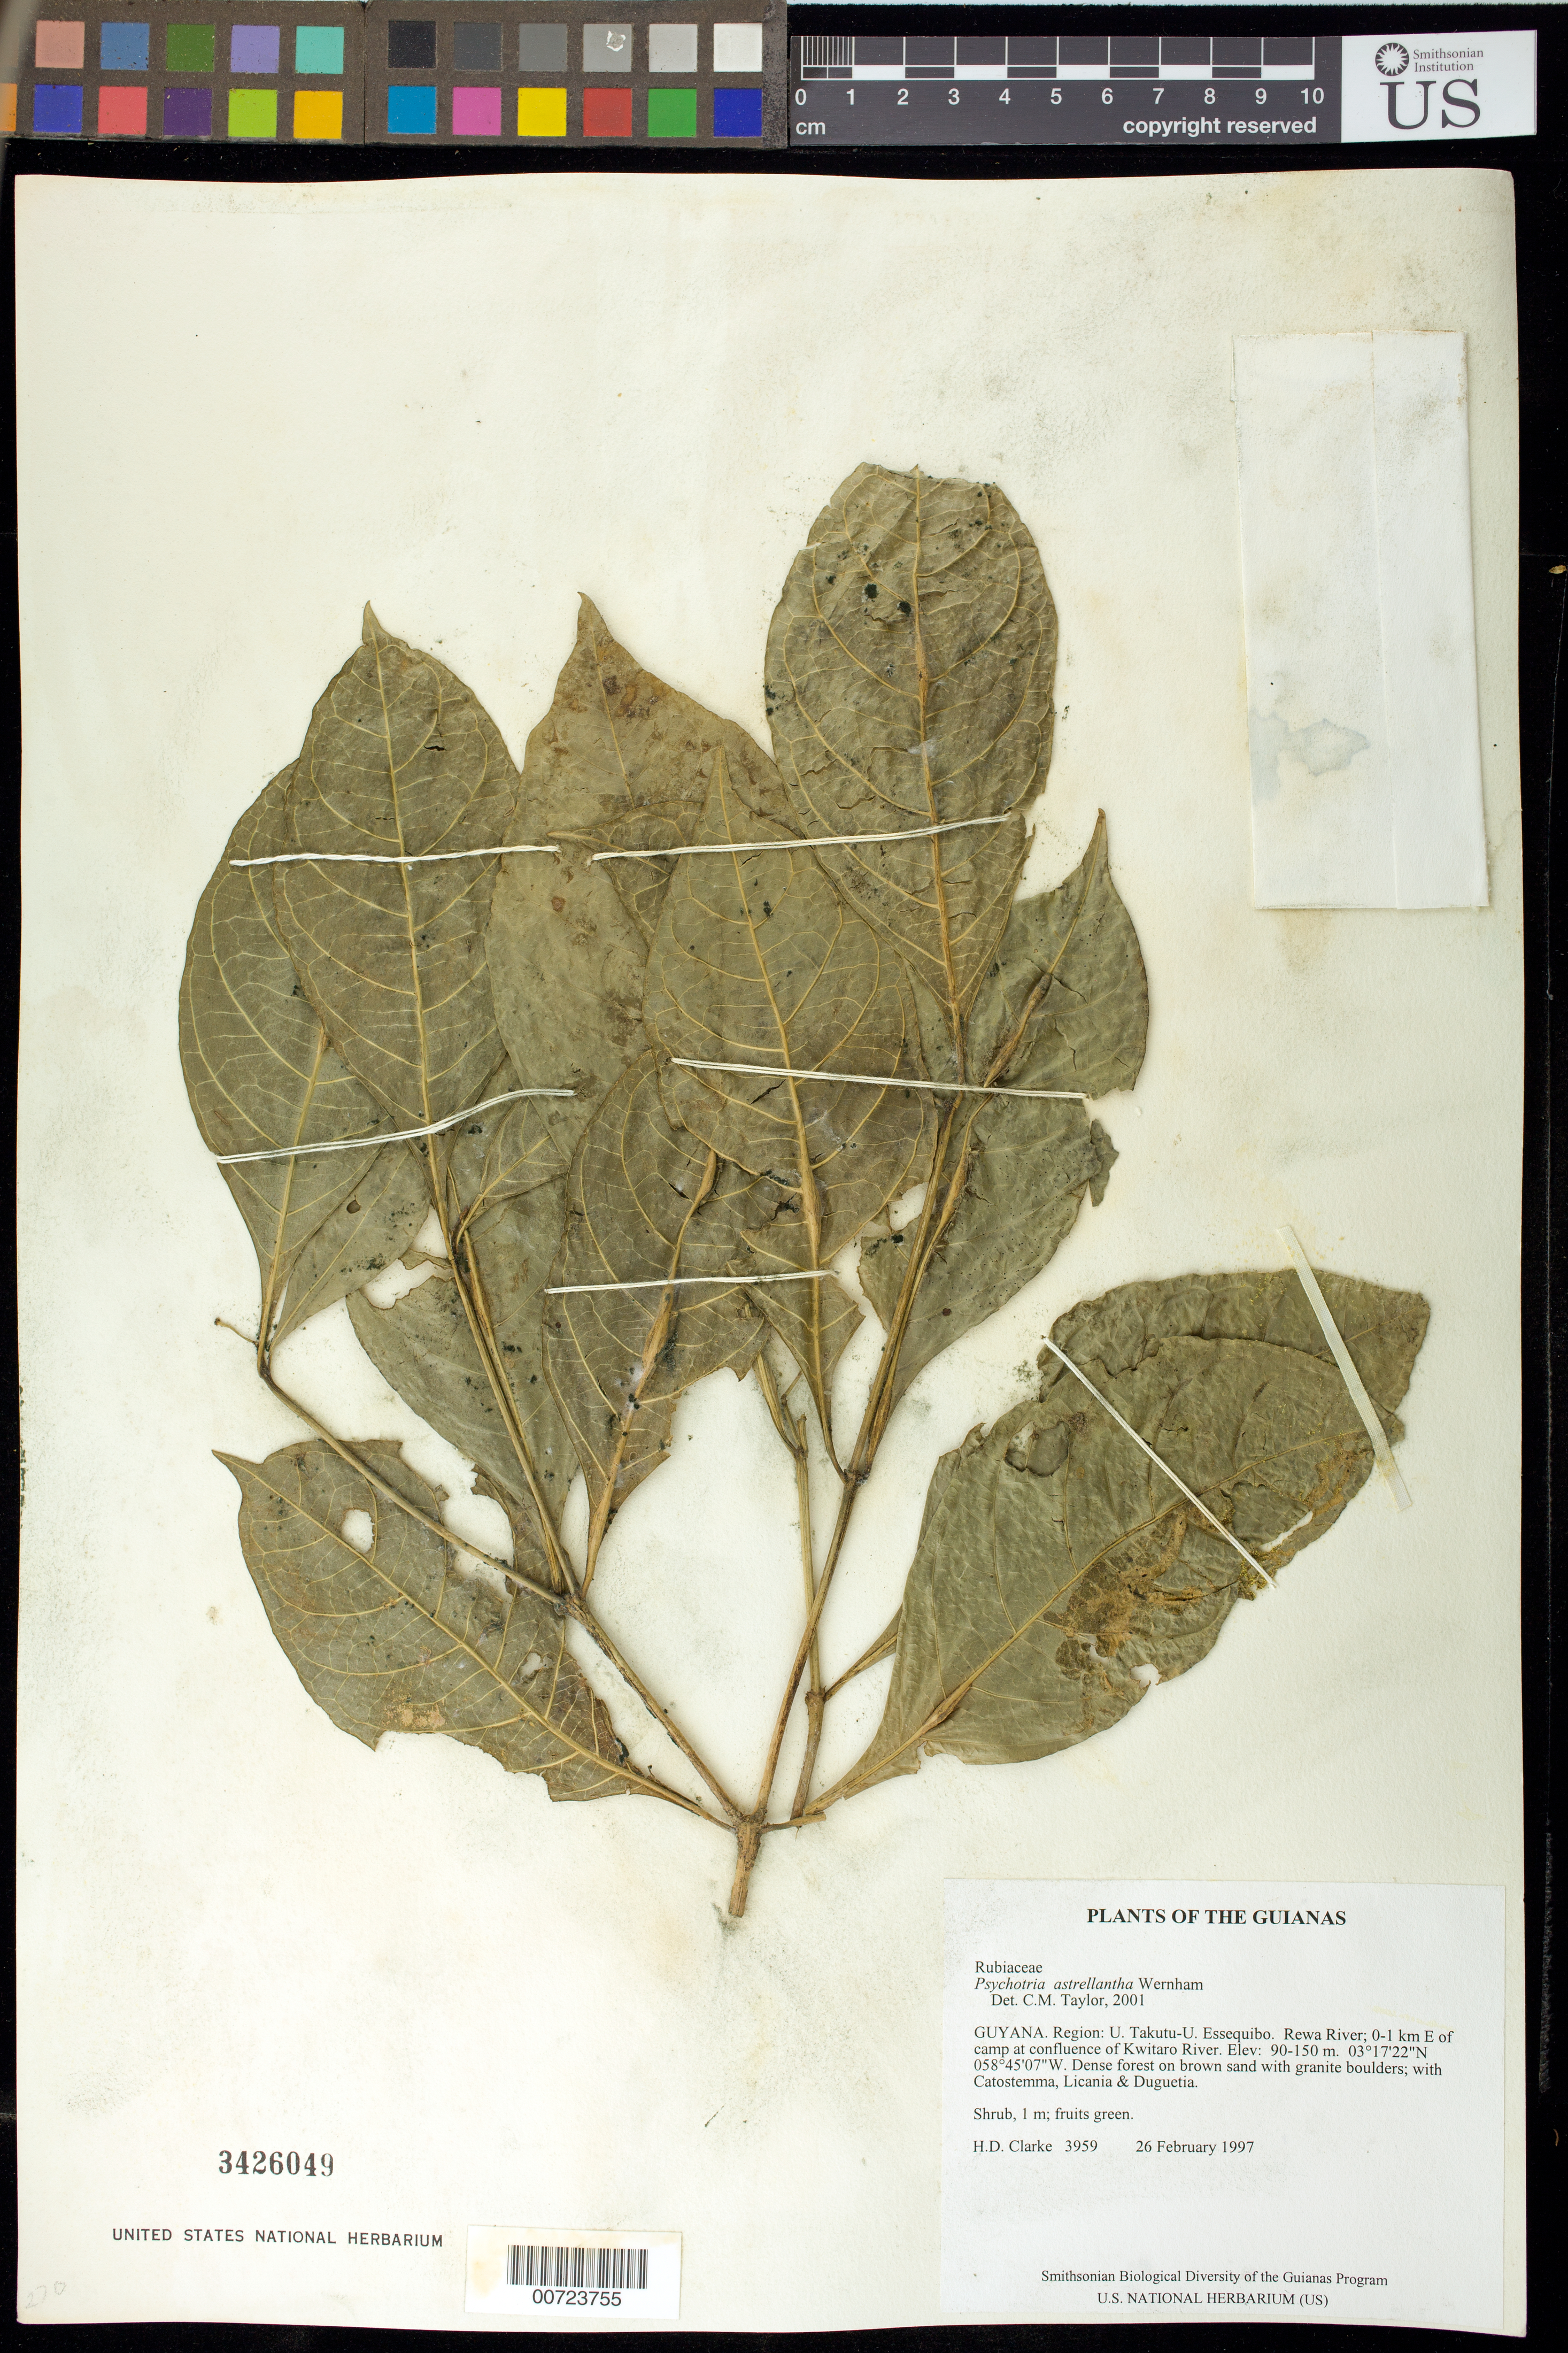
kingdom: Plantae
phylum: Tracheophyta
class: Magnoliopsida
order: Gentianales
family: Rubiaceae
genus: Psychotria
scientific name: Psychotria astrellantha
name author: Wernham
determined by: Taylor, Charlotte M.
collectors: H. D. Clarke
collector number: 3959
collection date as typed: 26 February 1997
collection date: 1997-02-26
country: Guyana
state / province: U. Takutu-U. Essequibo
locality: Rewa River; 0-1 km E of camp at confluence of Kwitaro River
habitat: Dense forest on brown sand with granite boulders; with Catostemma, Licania & Duguetia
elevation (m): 90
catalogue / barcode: US 3426049